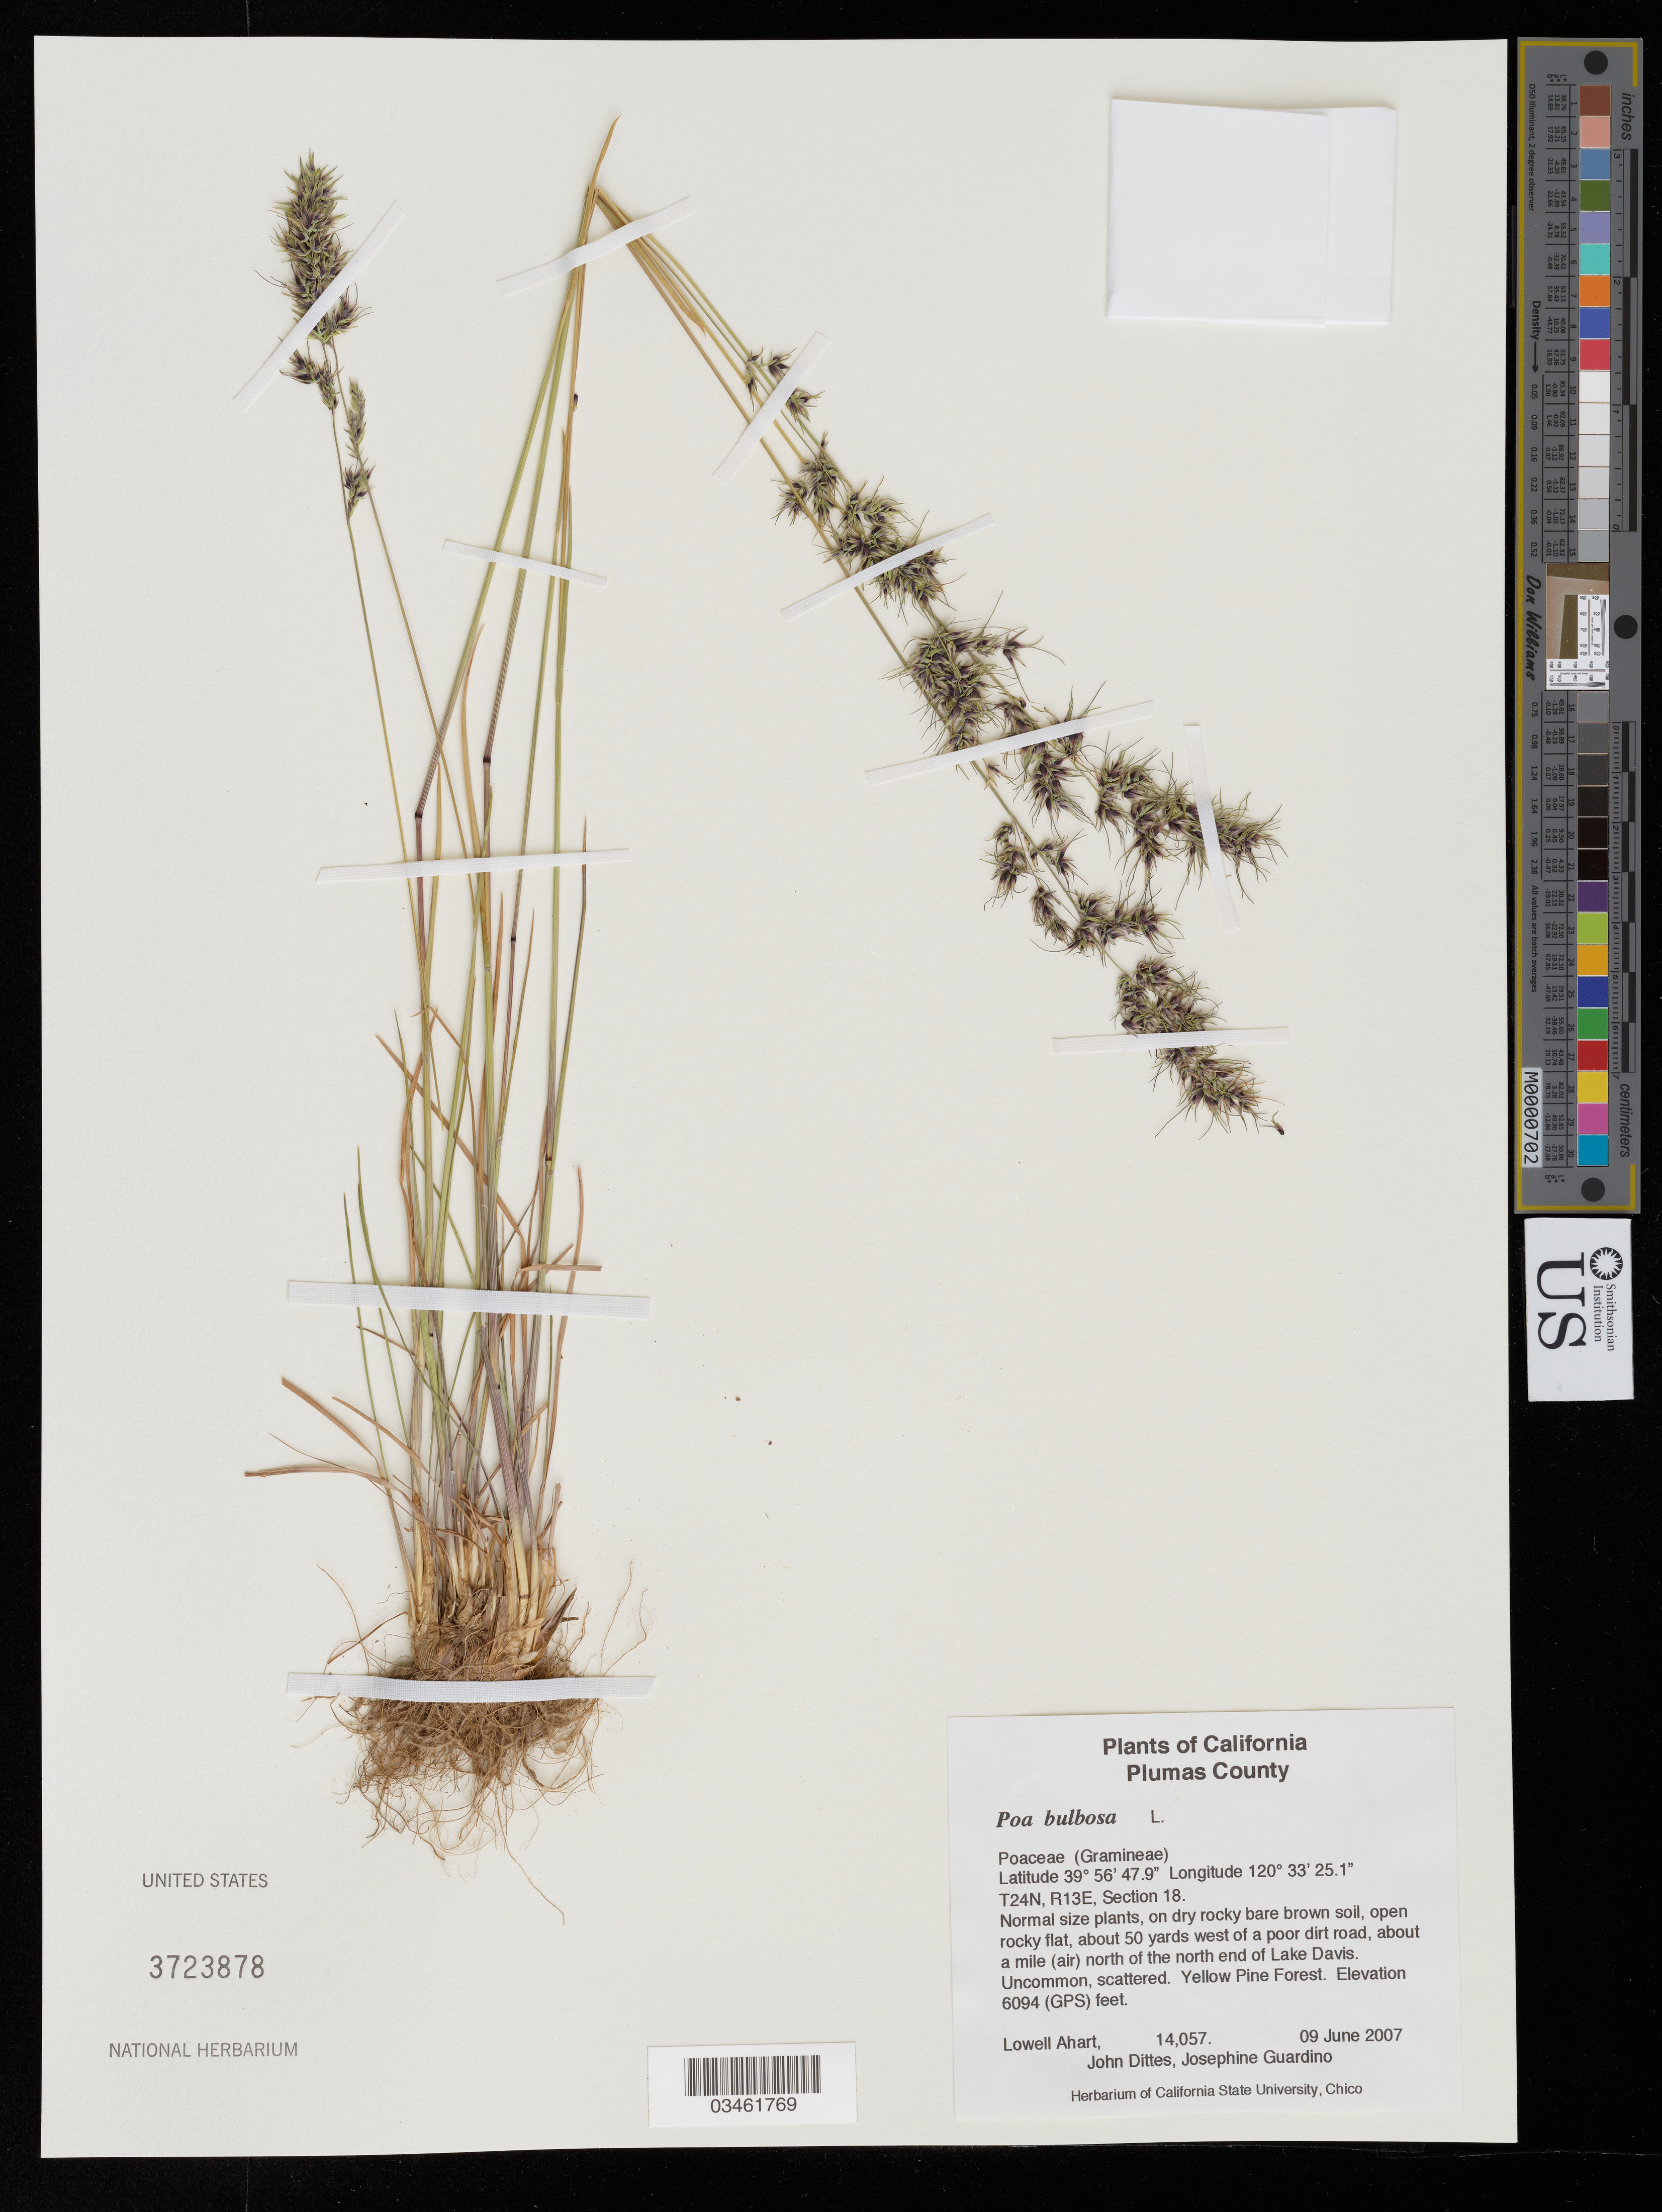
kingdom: Plantae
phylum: Tracheophyta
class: Liliopsida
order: Poales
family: Poaceae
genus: Poa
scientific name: Poa bulbosa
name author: L.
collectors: L. Ahart, J. Dittes & J. Guardino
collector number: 14057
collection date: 2007-06-09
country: United States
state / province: California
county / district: Plumas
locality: Plumas County. T24N, R13E, Section 18. About 50 yards west of a poor dirt road, about a mile (air) north of the north end of Lake Davis. Yellow Pine Forest.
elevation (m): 1857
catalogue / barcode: US 3723878